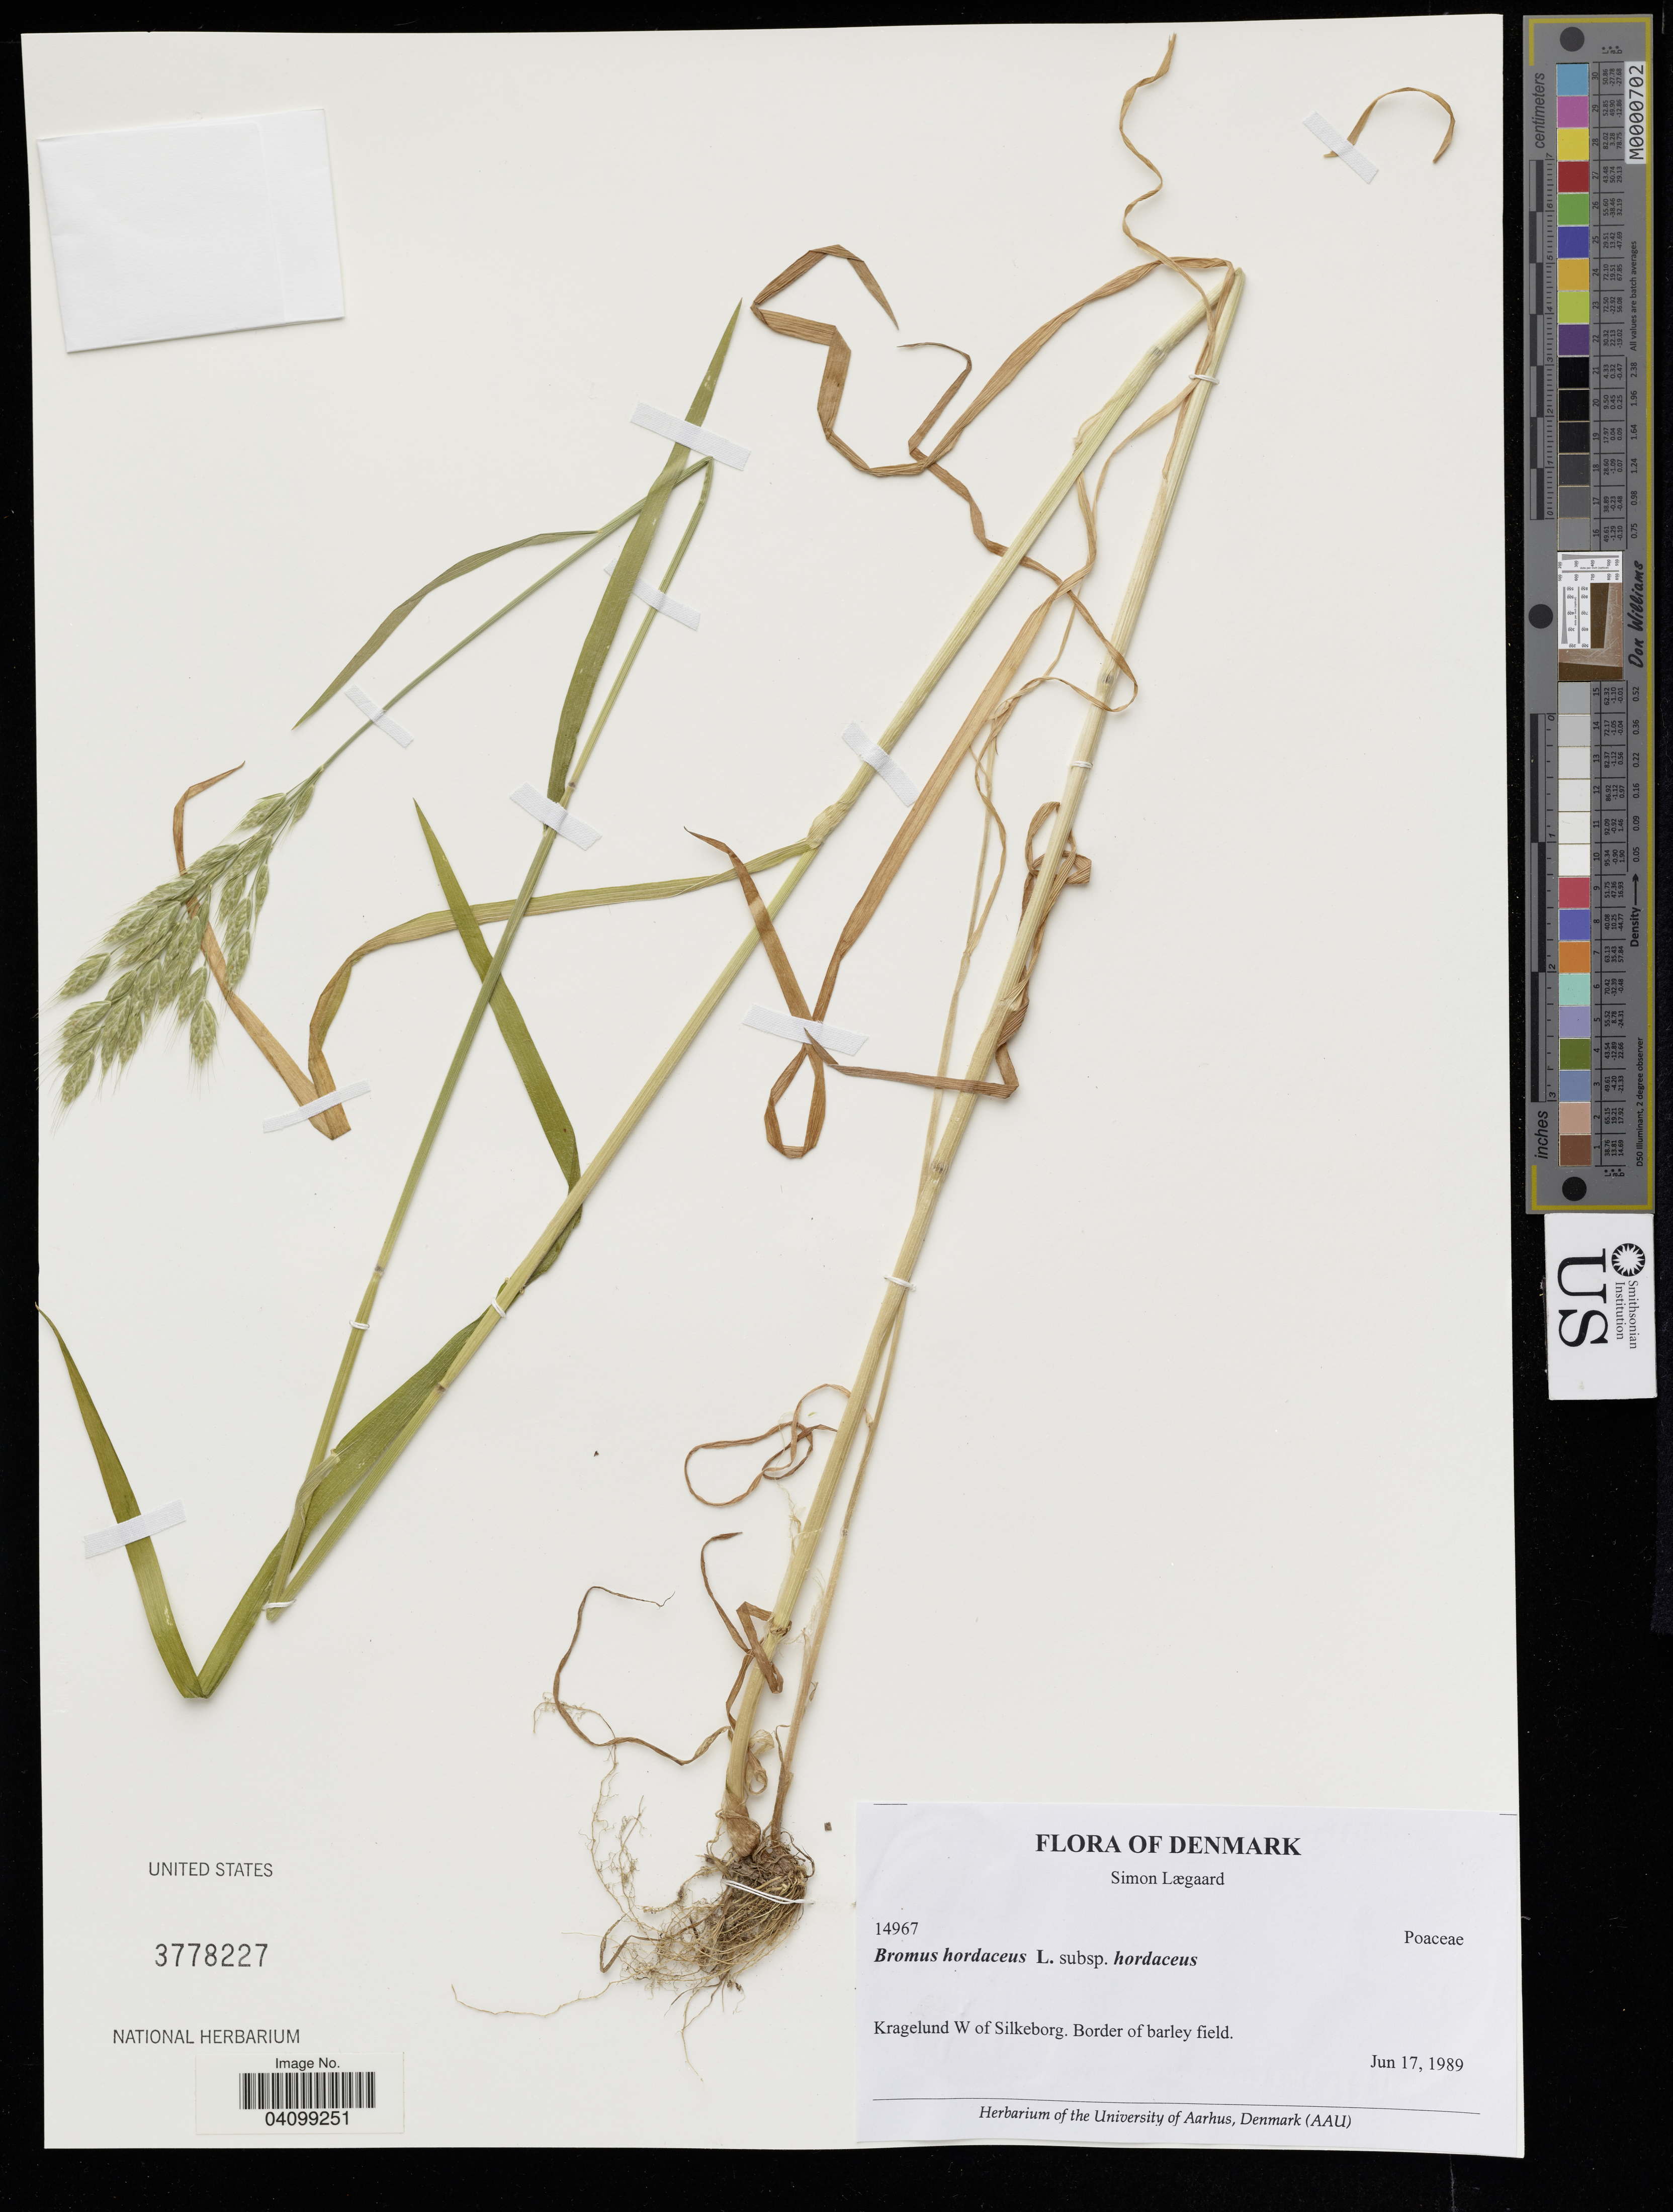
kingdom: Plantae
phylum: Tracheophyta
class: Liliopsida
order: Poales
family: Poaceae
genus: Bromus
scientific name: Bromus hordeaceus subsp. hordeaceus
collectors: S. Lægaard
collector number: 14967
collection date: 1989-06-17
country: Denmark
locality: Kragelund W of Silkeborg. Border of barley field.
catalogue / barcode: US 3778227